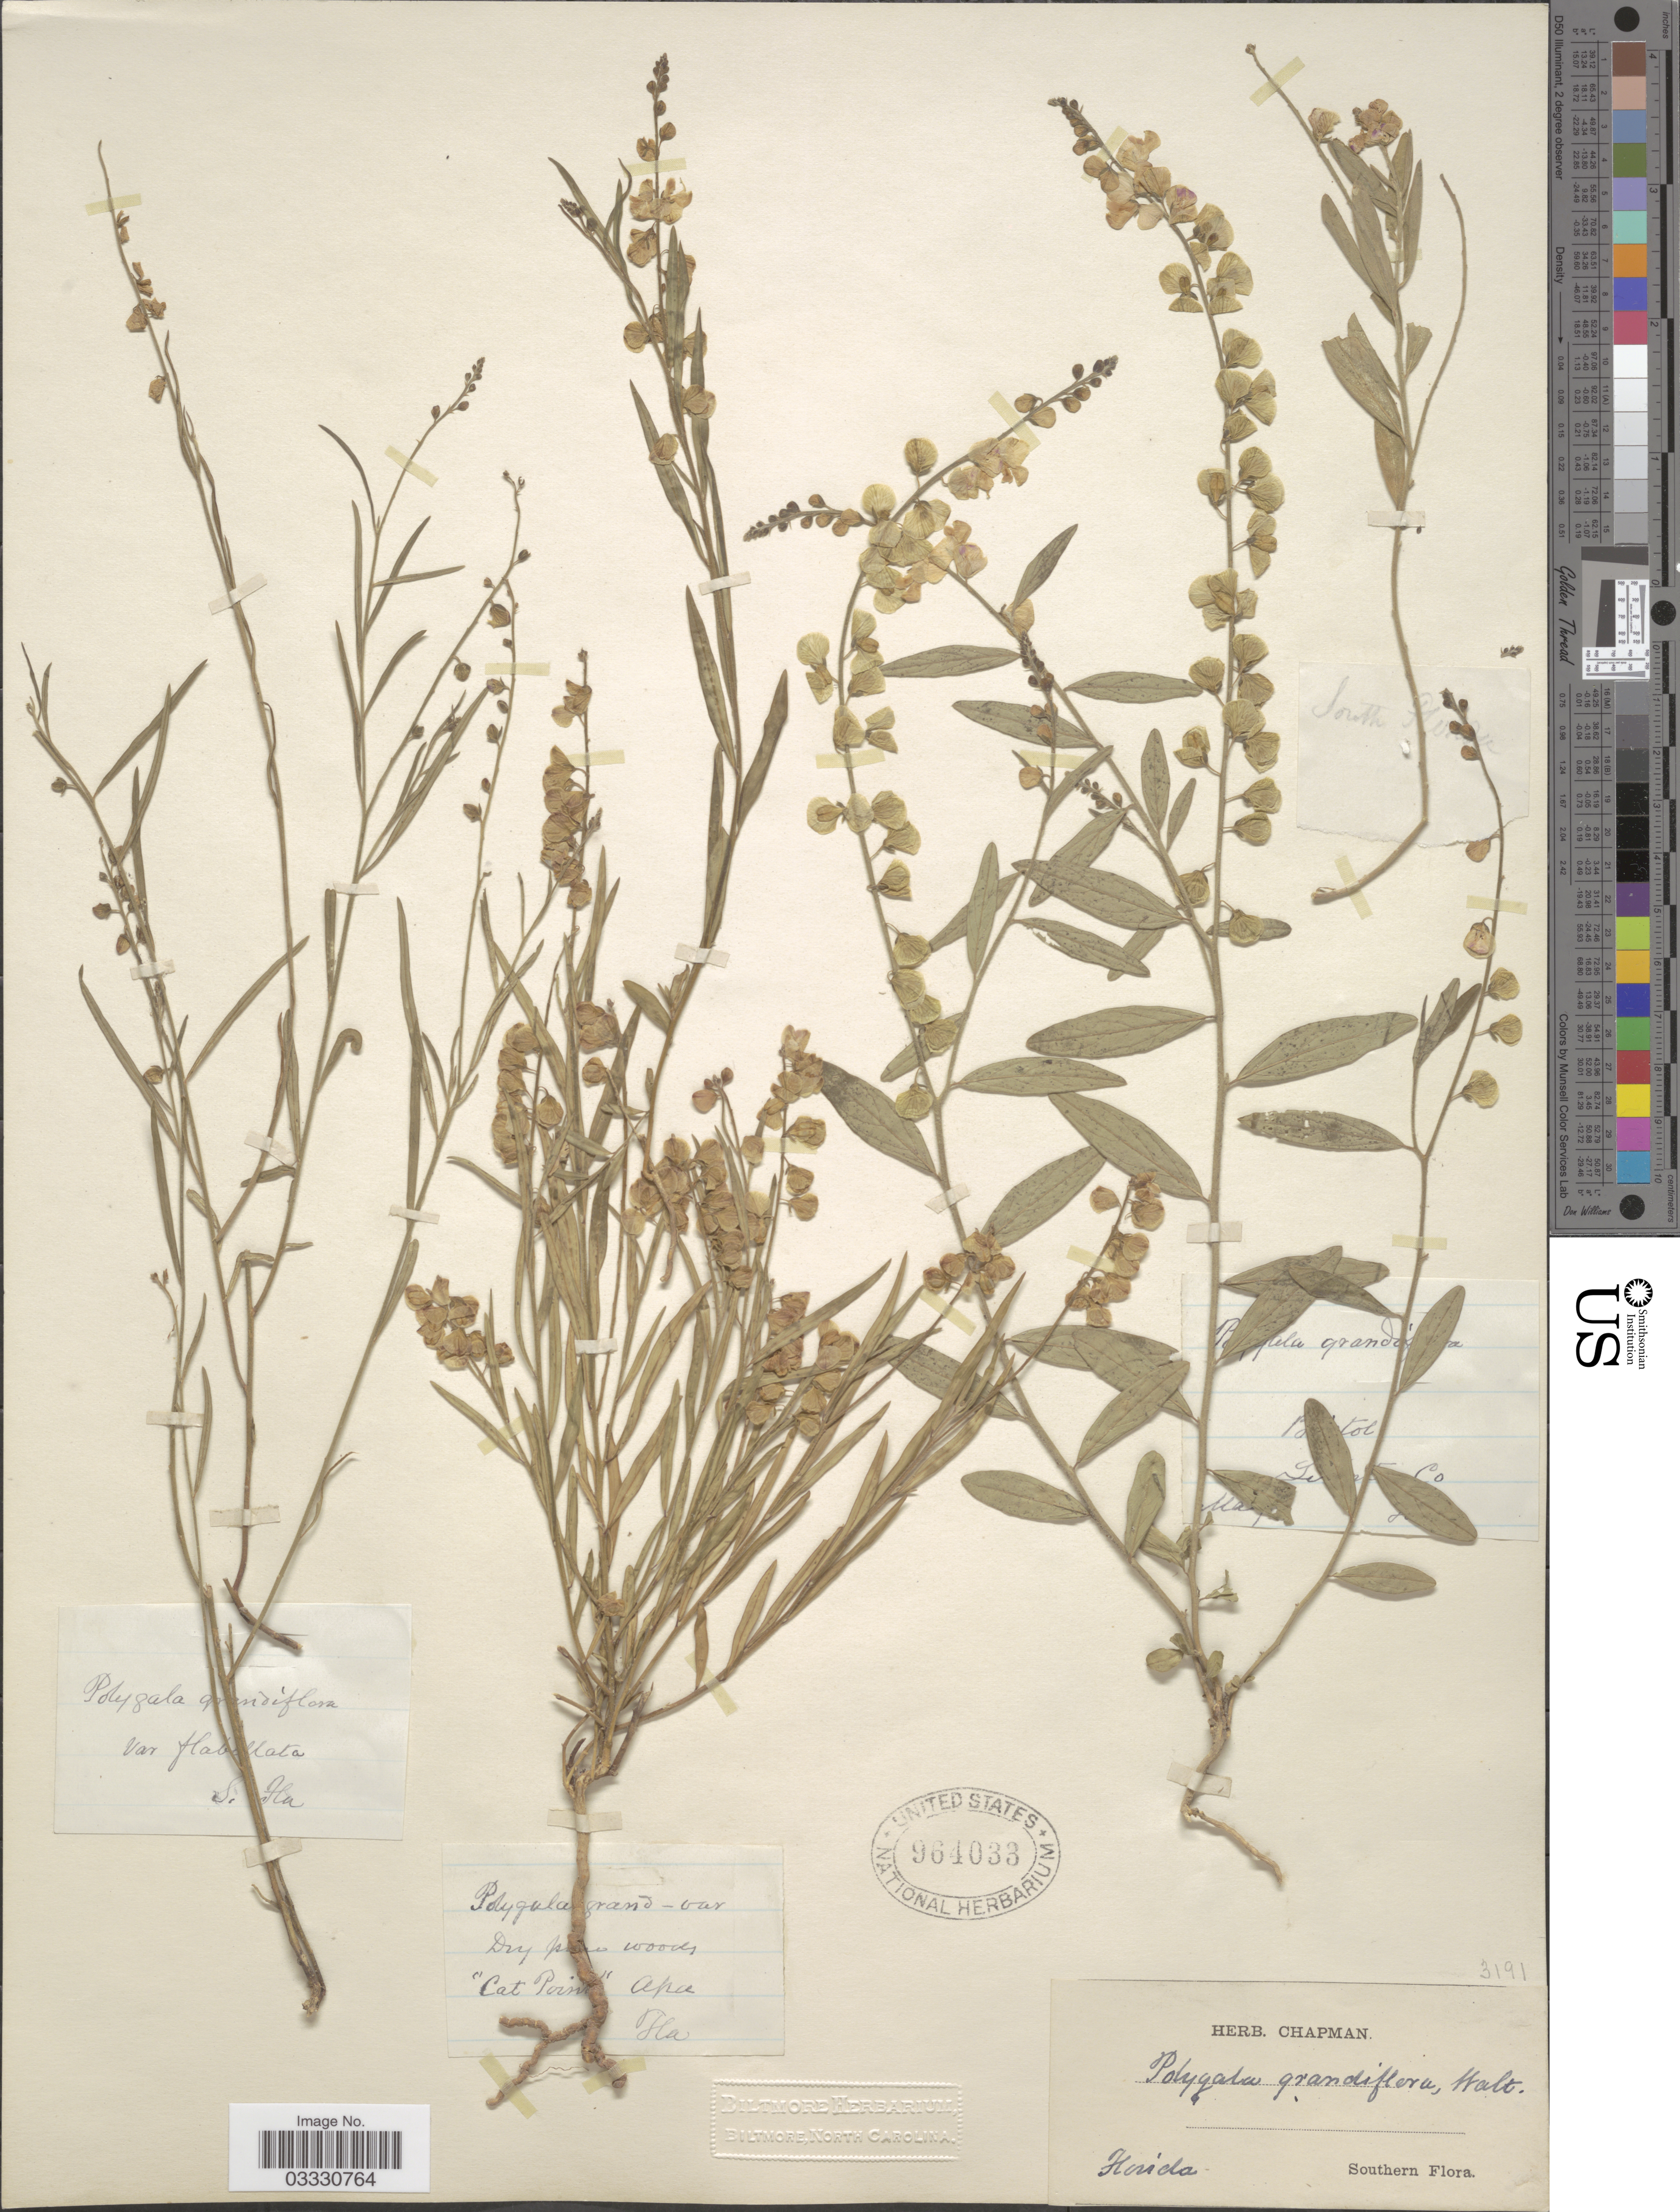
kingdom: Plantae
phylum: Tracheophyta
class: Magnoliopsida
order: Fabales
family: Polygalaceae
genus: Asemeia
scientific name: Asemeia grandiflora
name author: (Walter) Small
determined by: Strong, Mark T., (BOT), Smithsonian Institution - National Museum of Natural History (UNITED STATES)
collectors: ex herb. Chapman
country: United States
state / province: Florida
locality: S., Fla, "Cat Point" Apa Fla.,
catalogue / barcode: US 964033